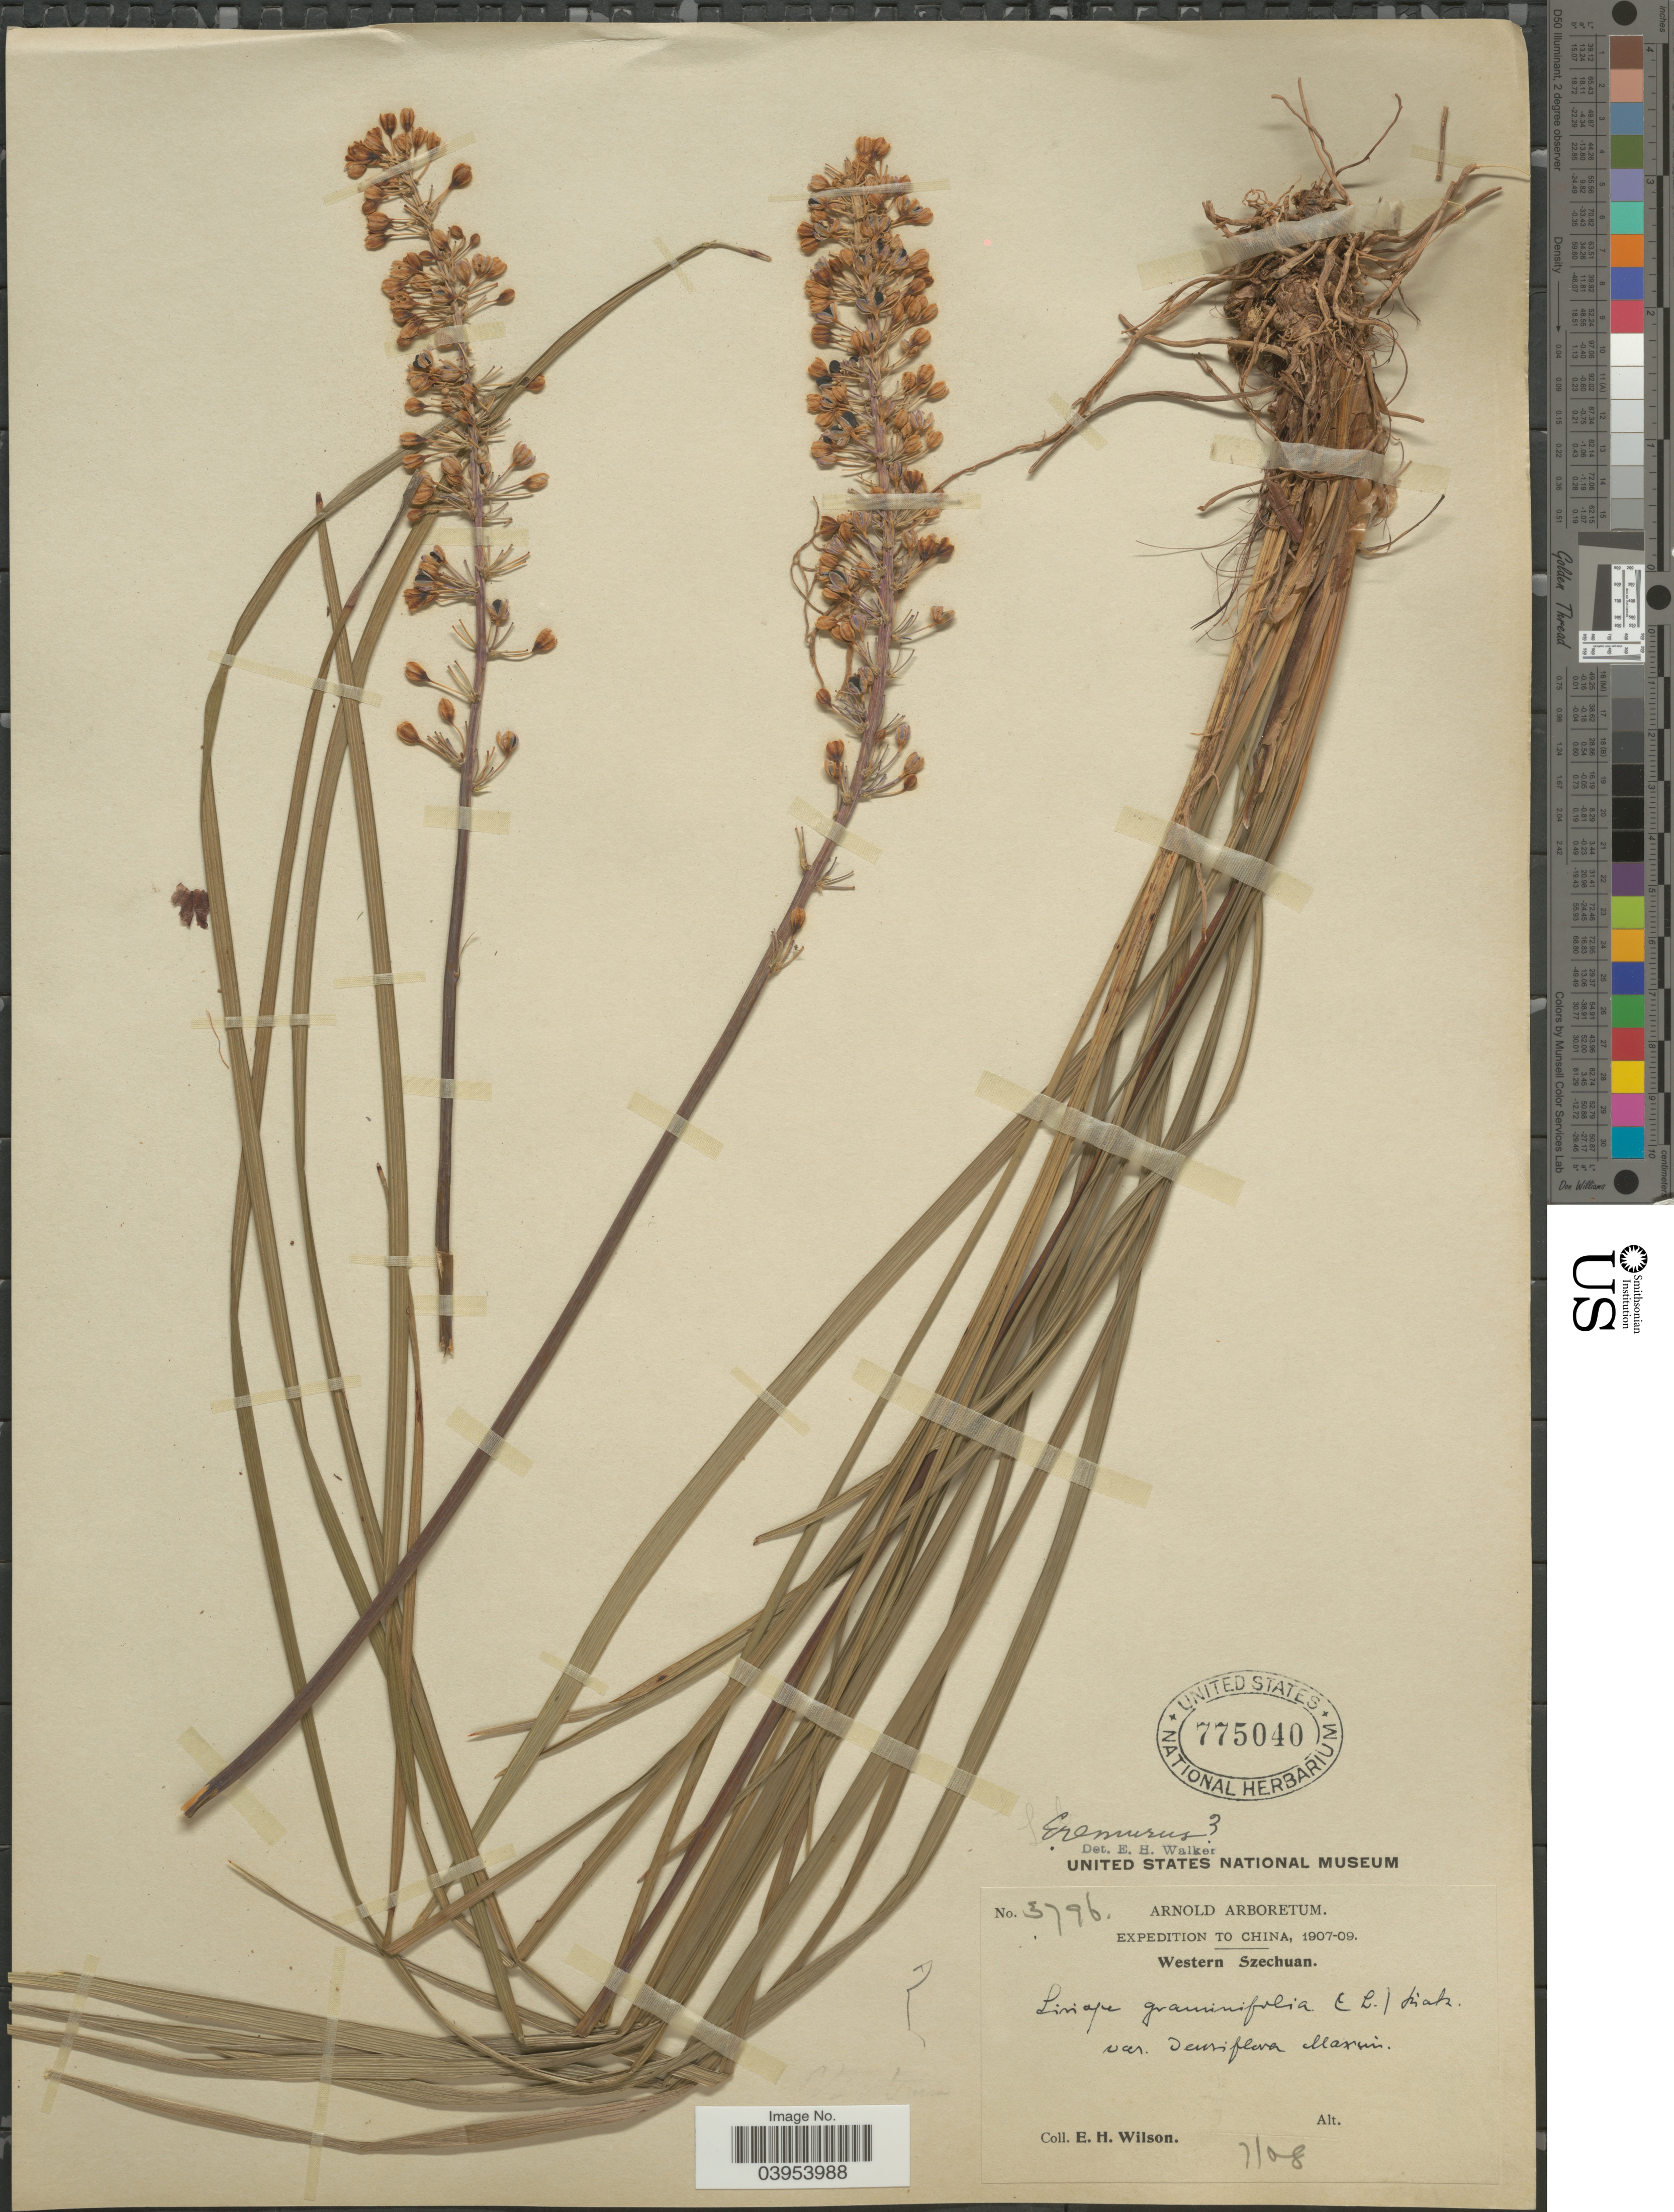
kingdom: Plantae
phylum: Tracheophyta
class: Liliopsida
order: Asparagales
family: Asphodelaceae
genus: Eremurus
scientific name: Eremurus sp.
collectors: E. Wilson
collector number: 5796*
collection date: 1908-07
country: China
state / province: Sichuan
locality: Western Szechuan.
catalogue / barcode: US 775040